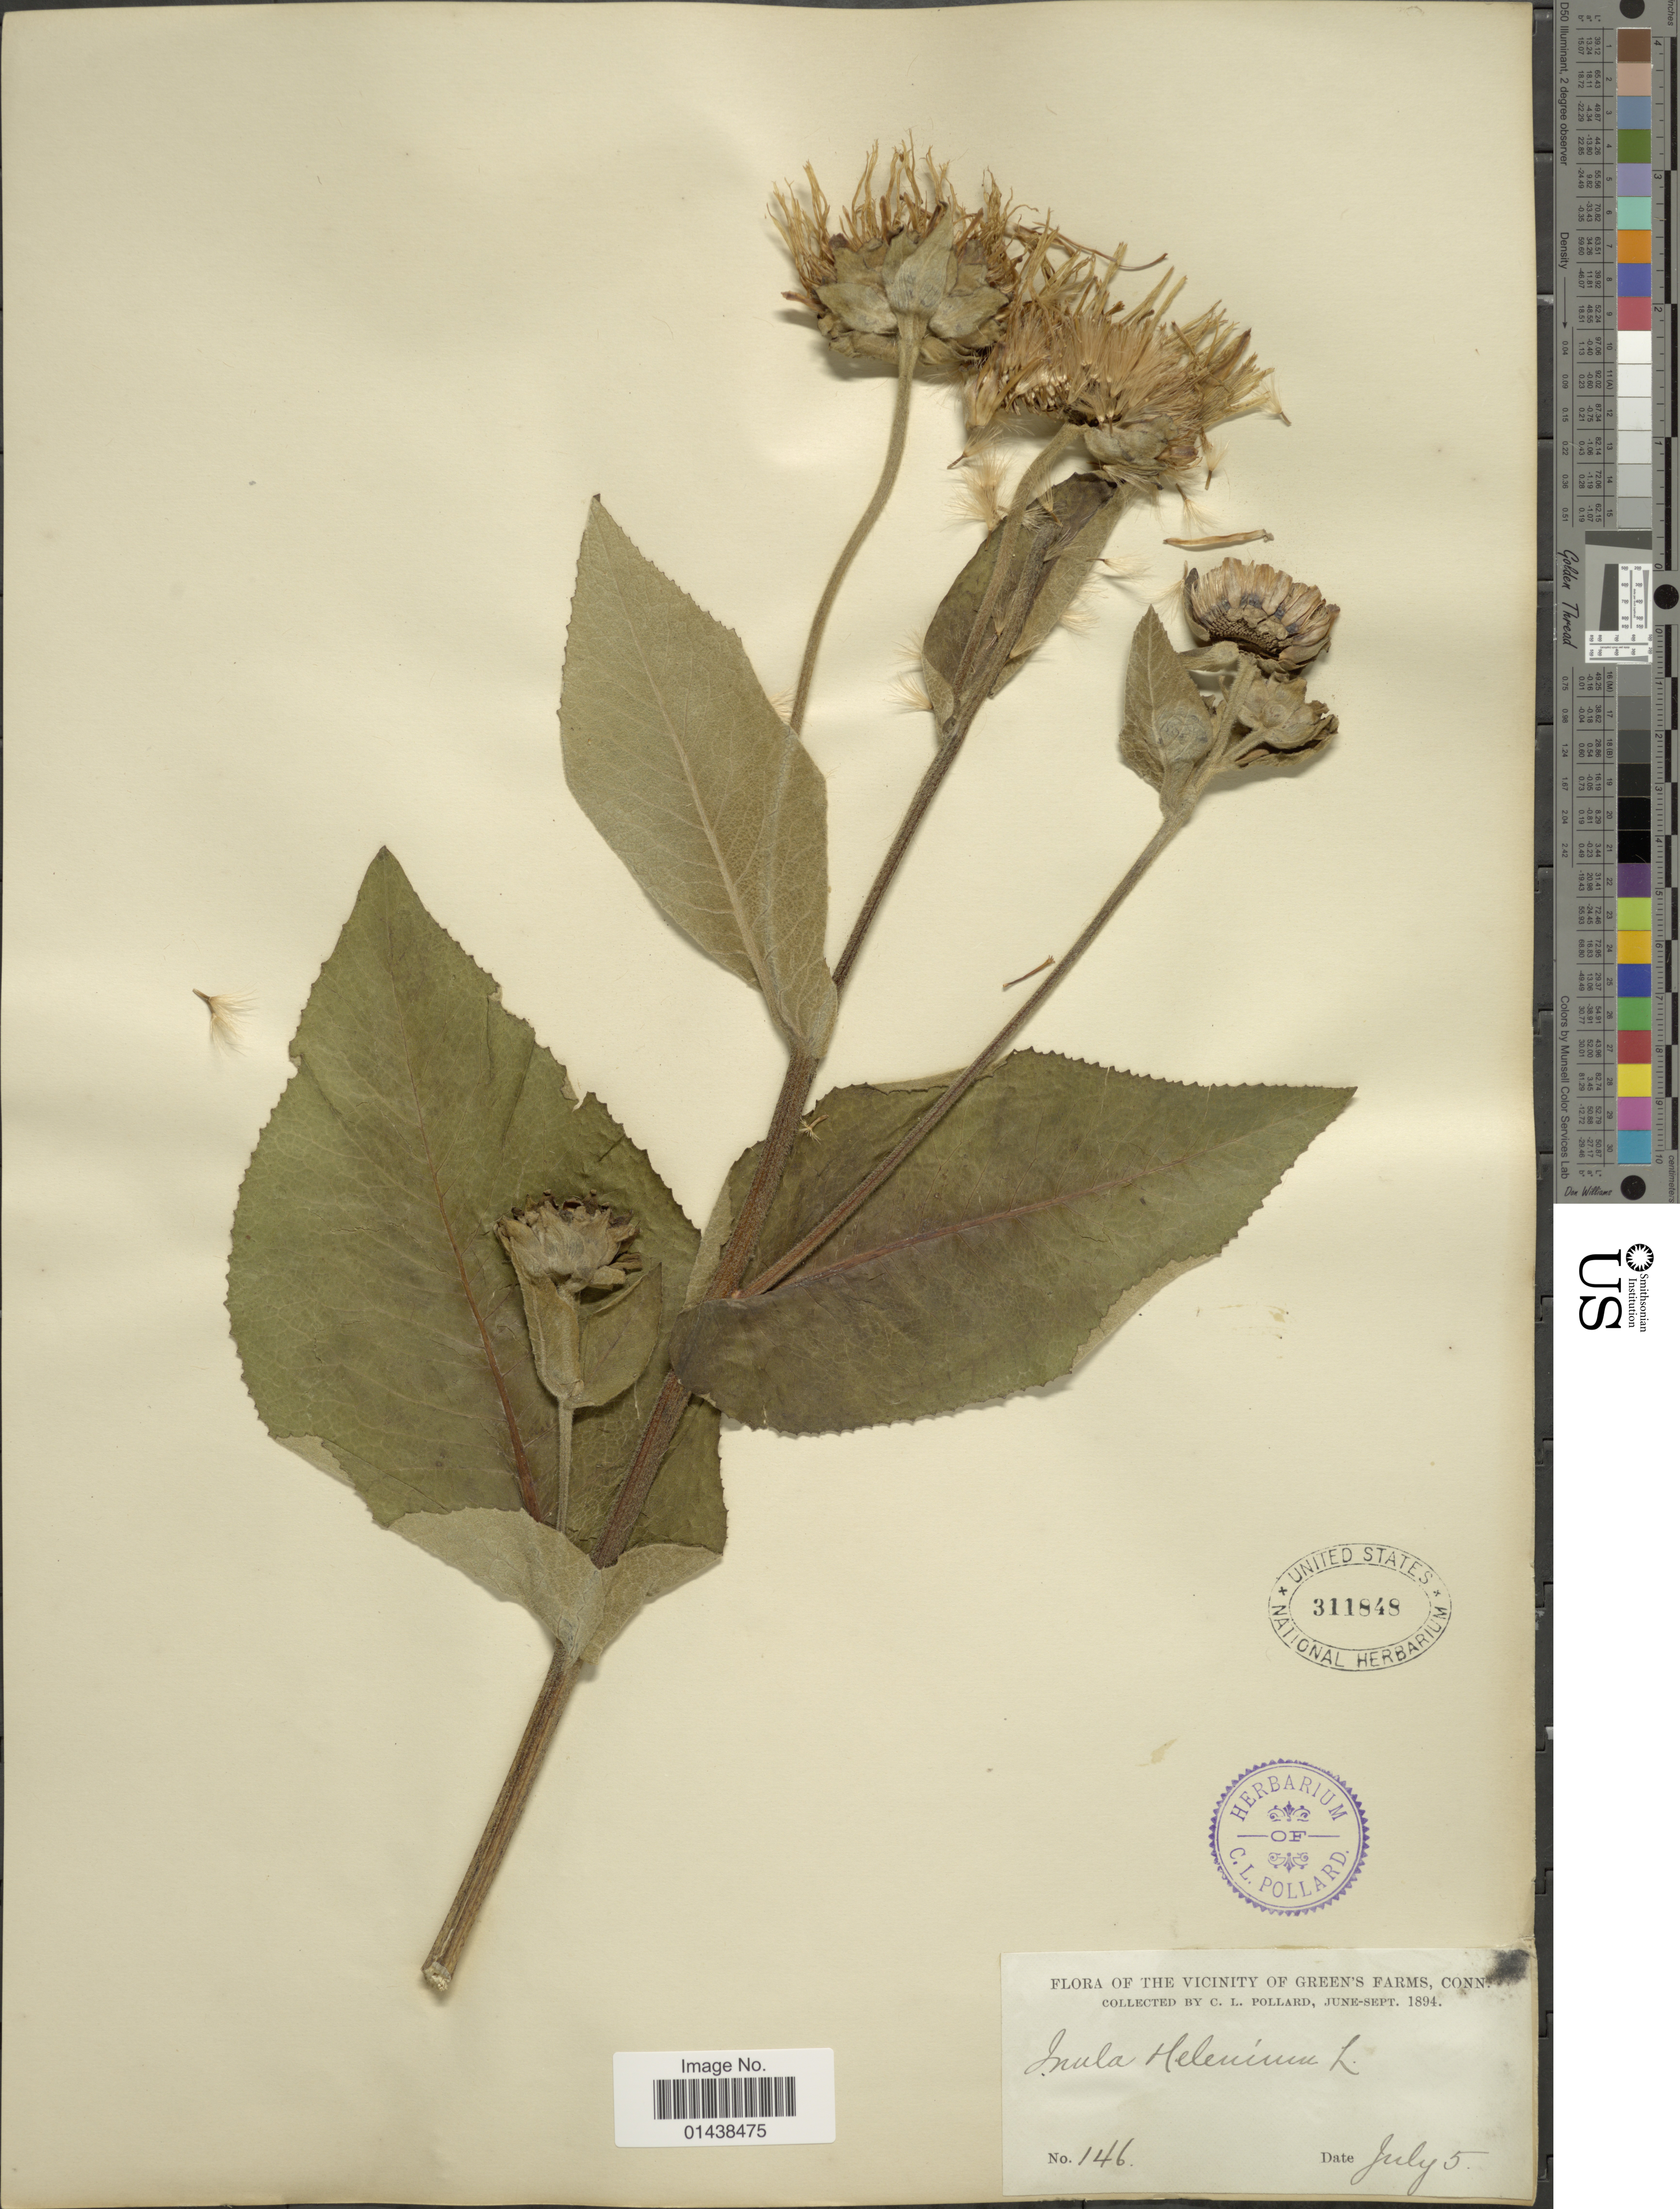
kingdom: Plantae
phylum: Tracheophyta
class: Magnoliopsida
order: Asterales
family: Asteraceae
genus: Inula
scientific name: Inula helenium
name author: L.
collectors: C. L. Pollard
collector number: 146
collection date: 1894-07-05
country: United States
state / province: Connecticut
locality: Vicinity of Green's Farm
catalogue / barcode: US 311848